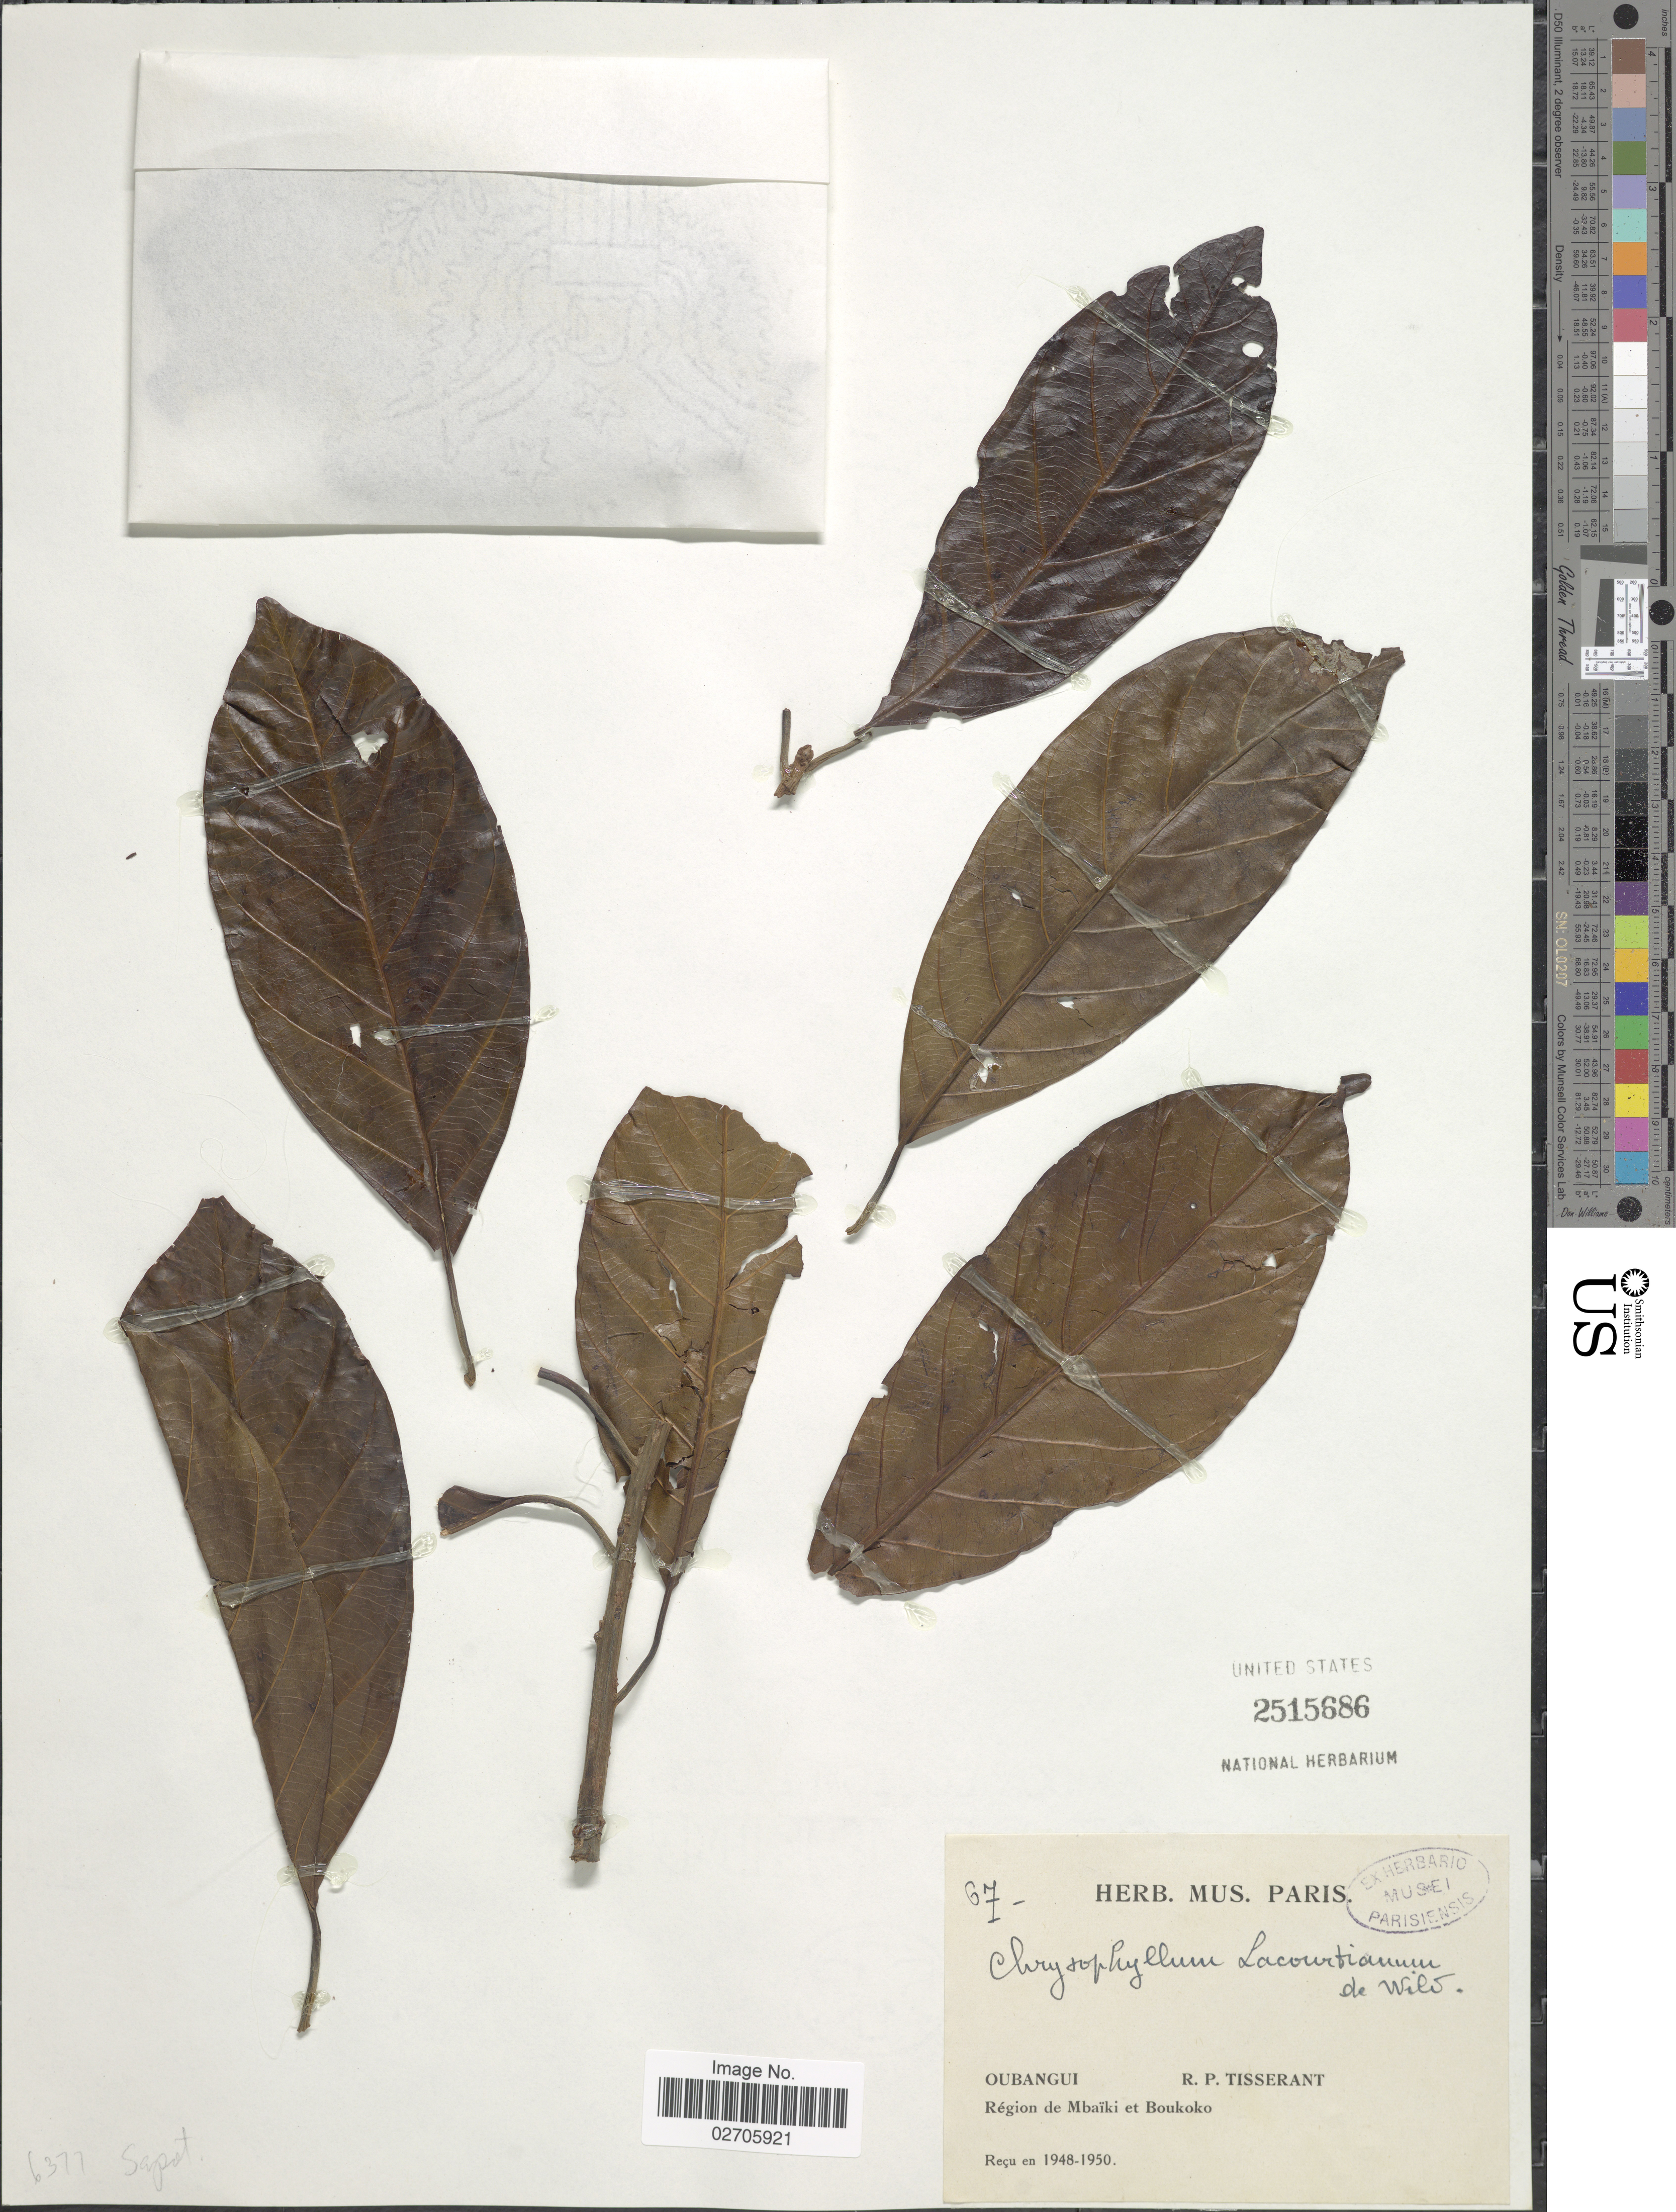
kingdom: Plantae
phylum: Tracheophyta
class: Magnoliopsida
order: Ericales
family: Sapotaceae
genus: Chrysophyllum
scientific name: Chrysophyllum lacourtianum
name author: De Wild.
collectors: C. Tisserant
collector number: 67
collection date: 1948/1950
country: Central African Republic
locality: Oubangui, Région de Mbaïki et Boukoko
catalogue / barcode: US 2515686